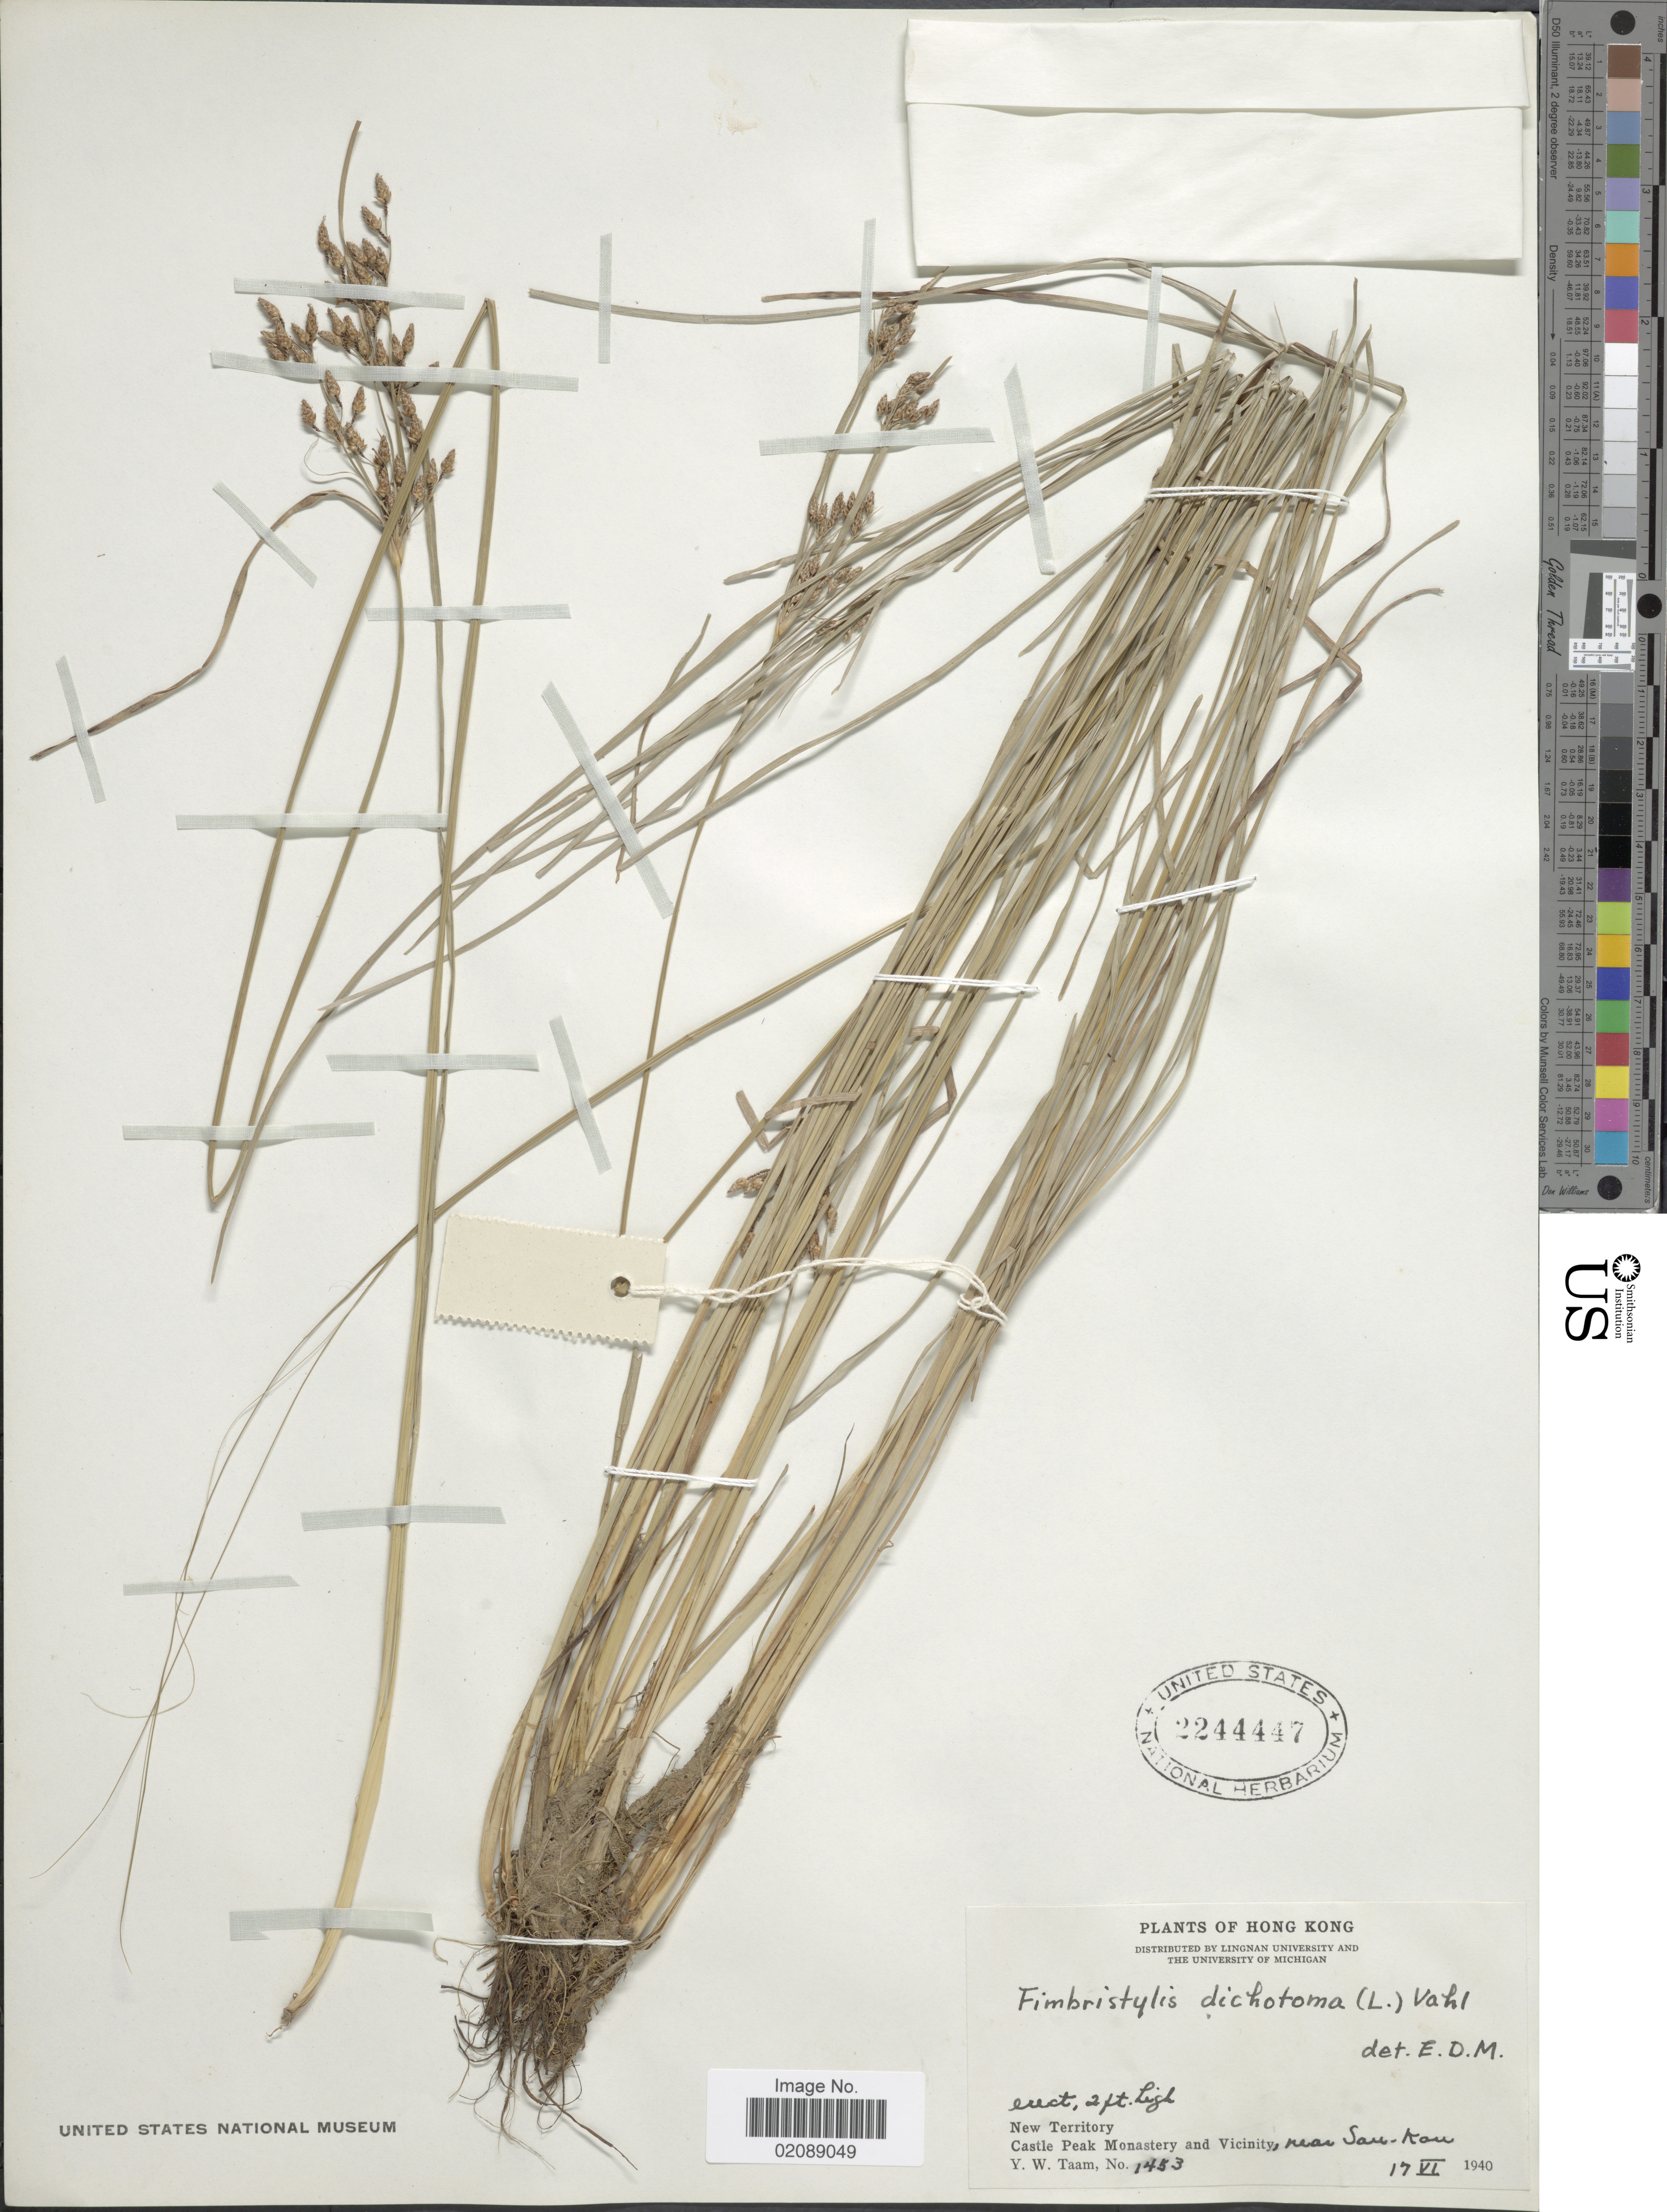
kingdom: Plantae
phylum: Tracheophyta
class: Liliopsida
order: Poales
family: Cyperaceae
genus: Fimbristylis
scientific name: Fimbristylis dichotoma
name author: (L.) Vahl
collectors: Y. W. Taam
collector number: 1453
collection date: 1940-06-17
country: China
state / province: Hong Kong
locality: New Territory, Castle Peak Monastery and Vicinity, near San-Kau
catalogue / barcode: US 2244447